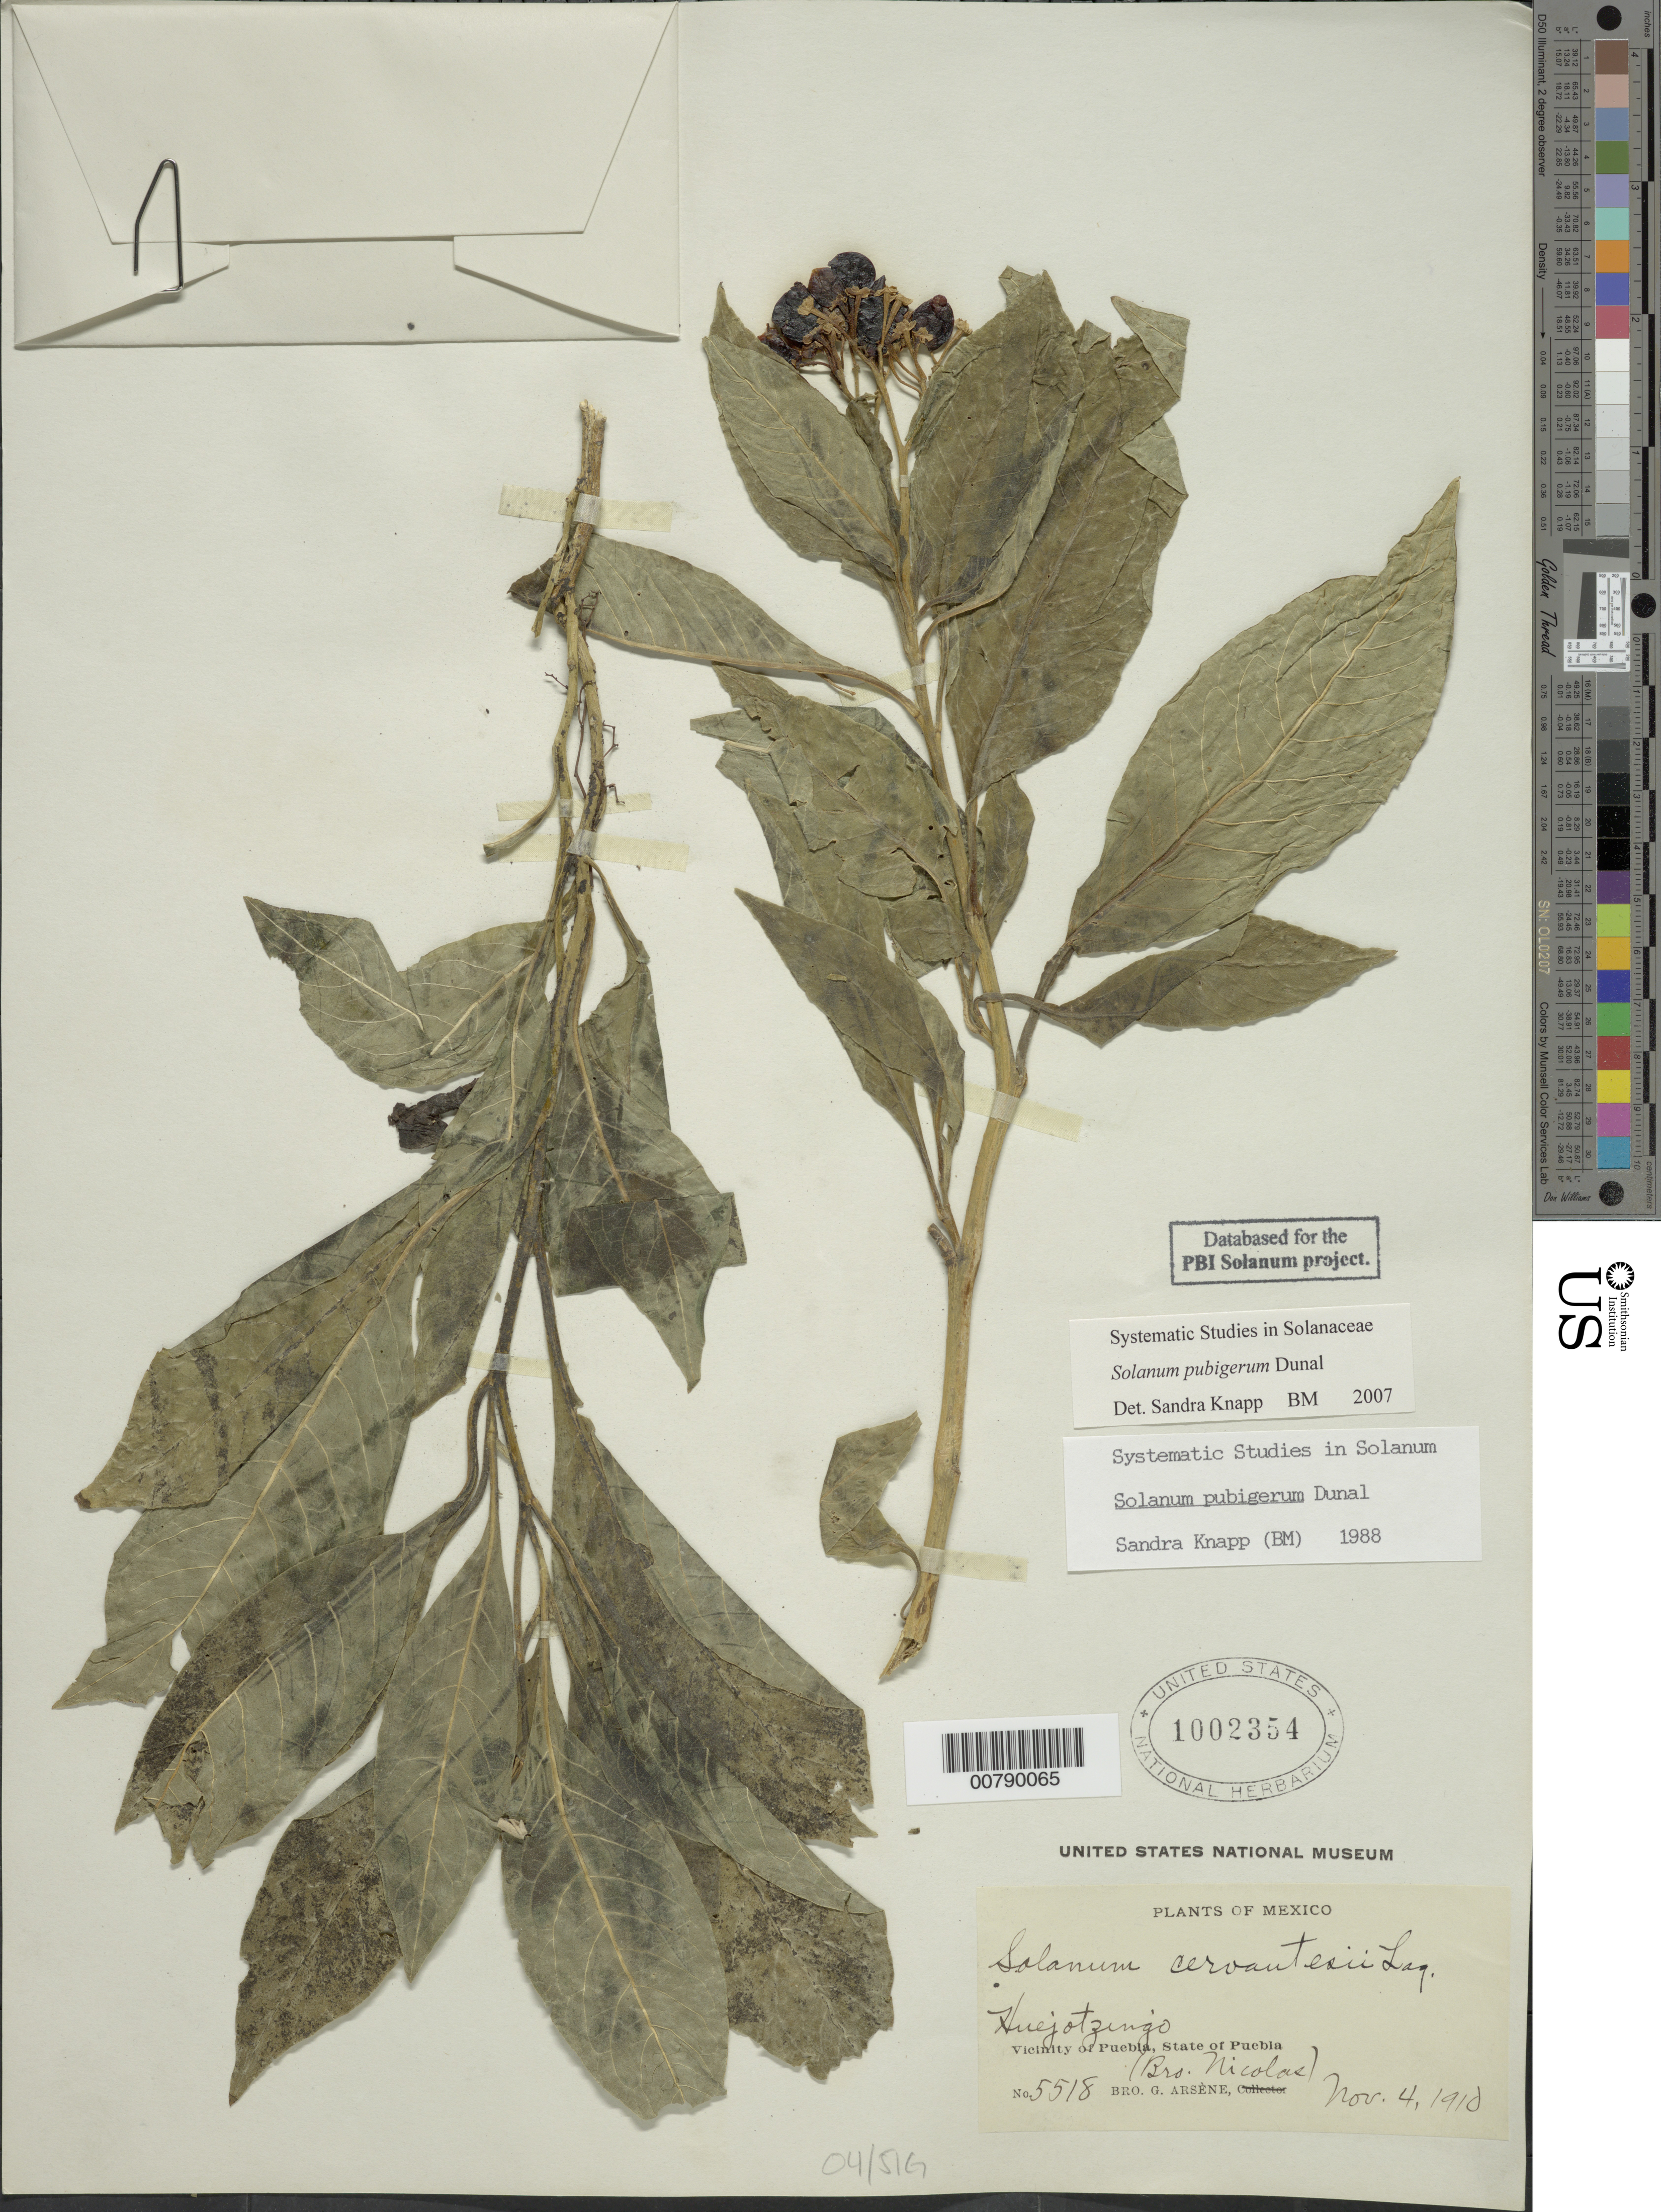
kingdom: Plantae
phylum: Tracheophyta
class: Magnoliopsida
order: Solanales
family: Solanaceae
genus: Solanum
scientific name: Solanum pubigerum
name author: Dunal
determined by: Knapp, S. D.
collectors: Bro. G. Arsène & F. Nicolas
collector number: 5518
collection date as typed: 4 Nov 1910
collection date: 1910-11-04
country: Mexico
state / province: Puebla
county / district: Huejotzingo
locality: vicinity of Puebla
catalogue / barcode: US 1002354